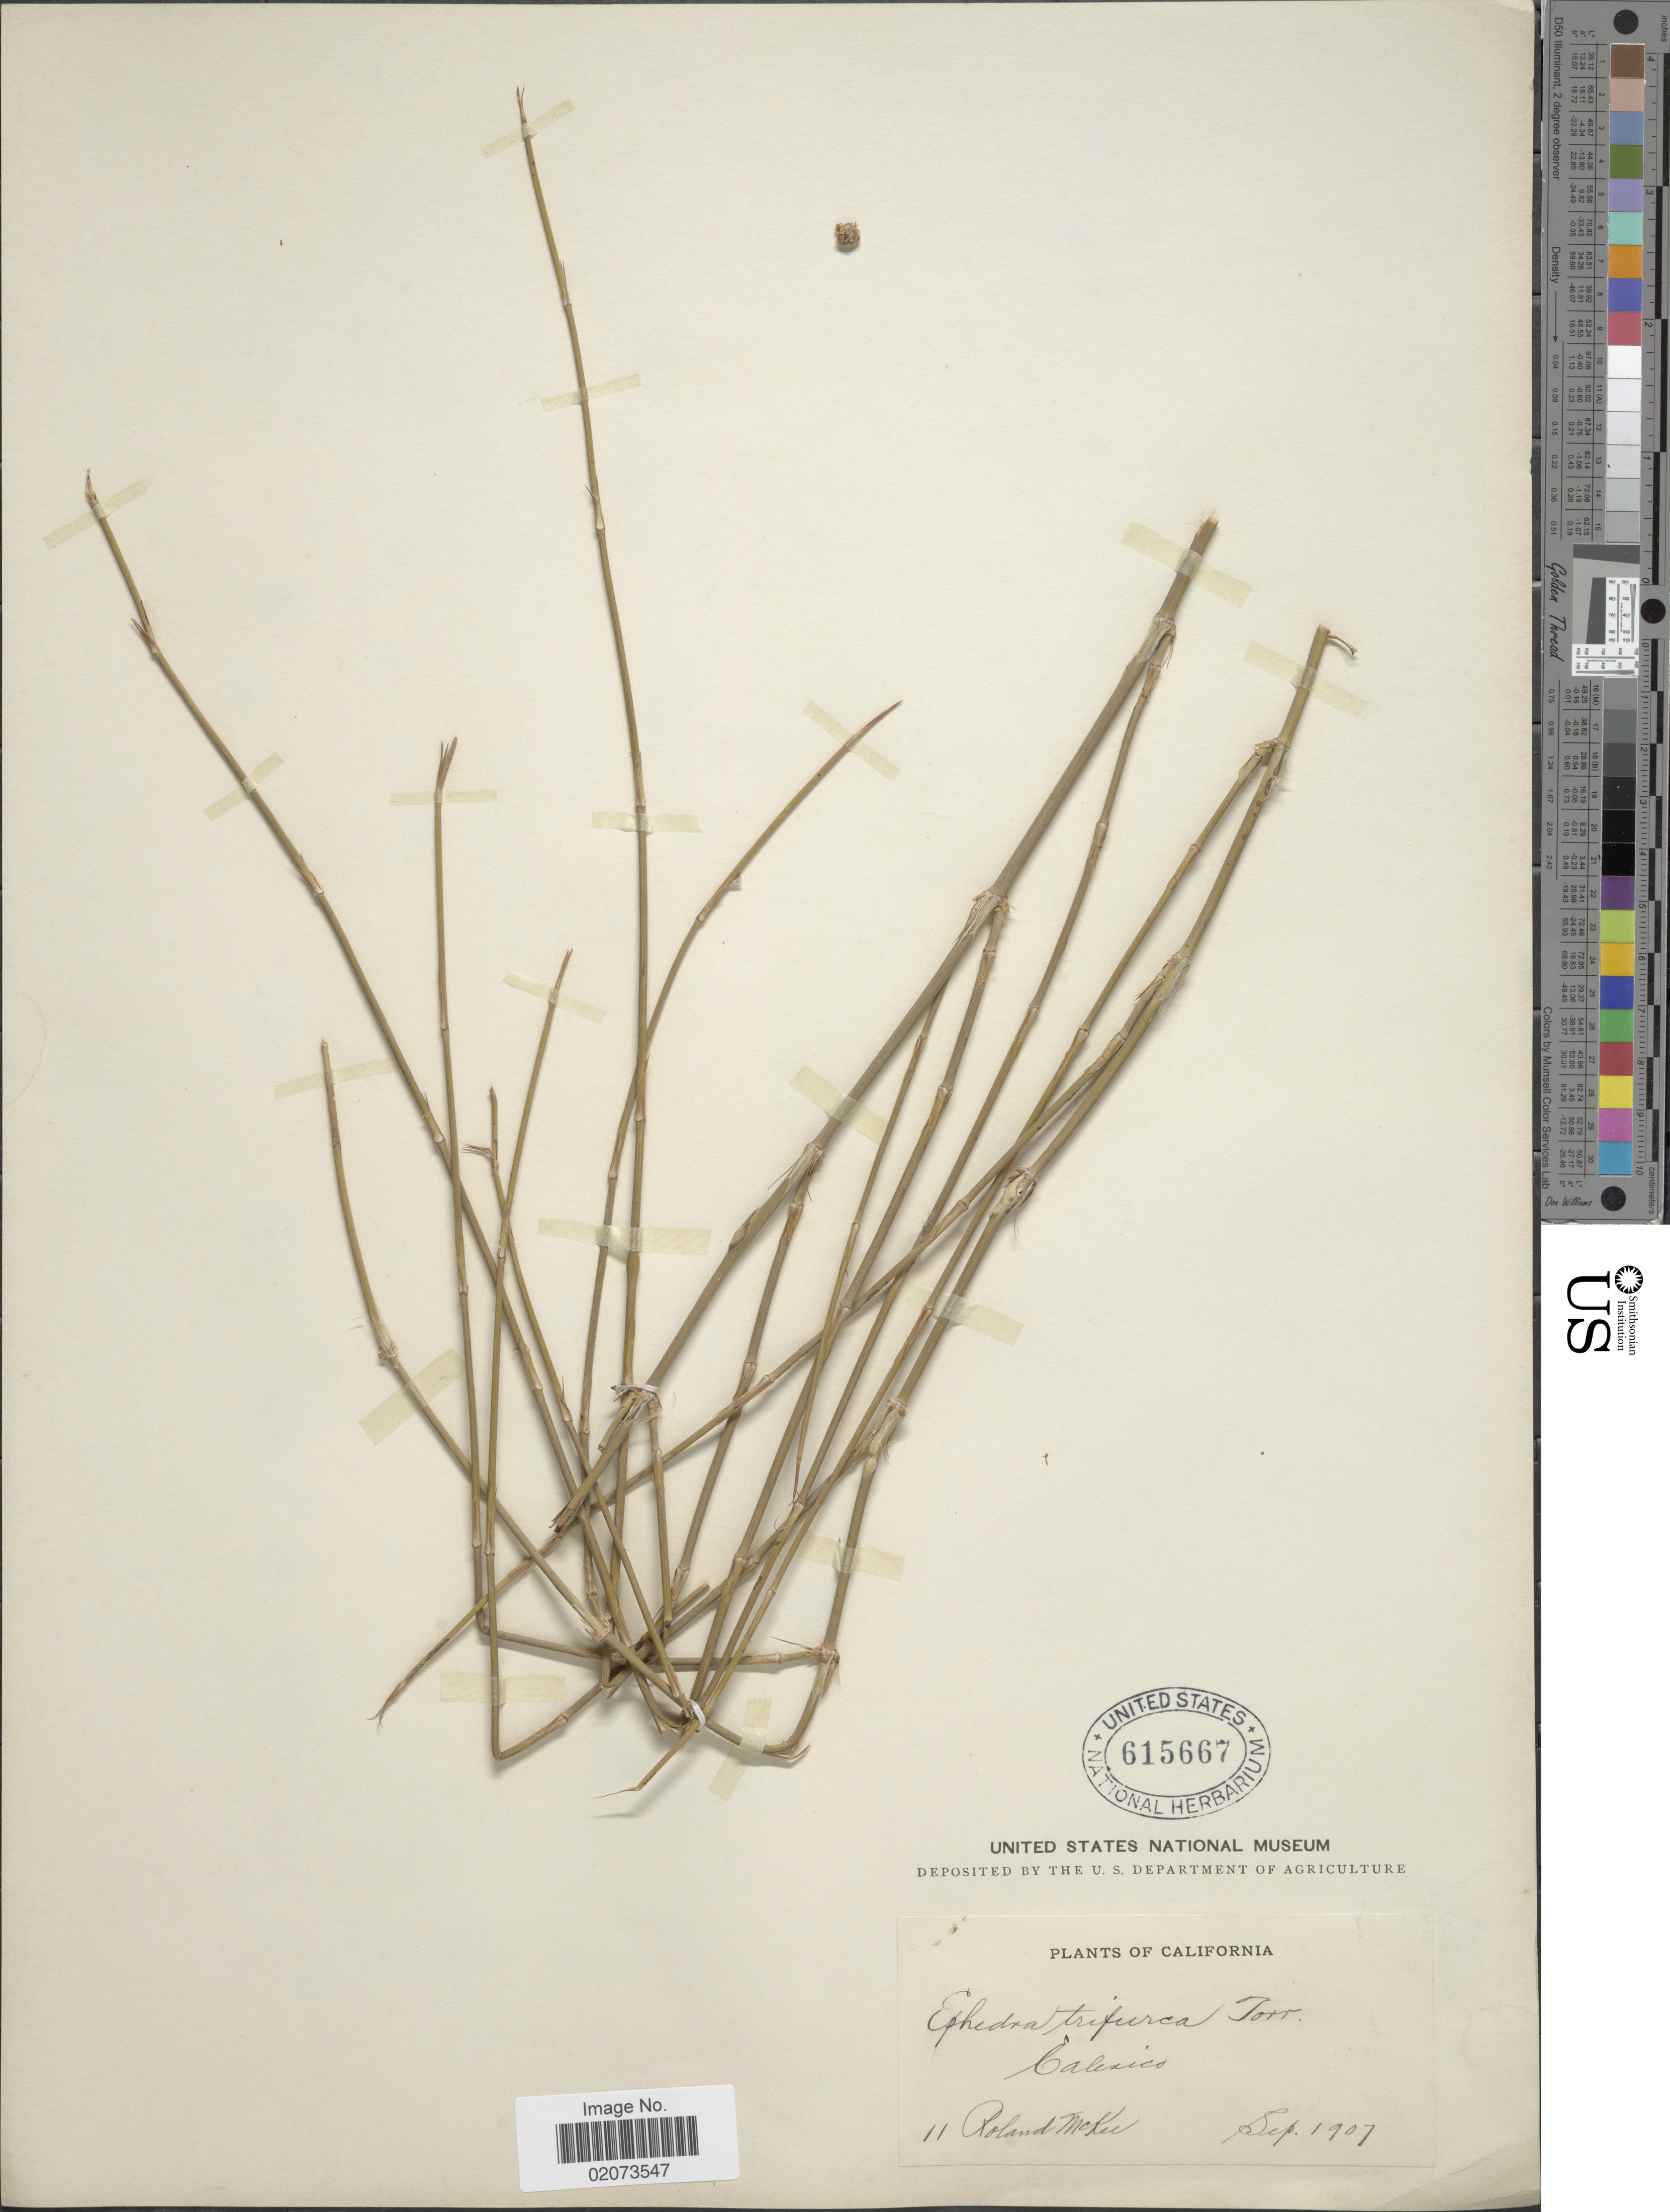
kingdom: Plantae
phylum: Tracheophyta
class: Gnetopsida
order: Ephedrales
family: Ephedraceae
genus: Ephedra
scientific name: Ephedra trifurca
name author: Torr. ex S. Watson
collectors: R. Mckee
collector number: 11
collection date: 1907-09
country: United States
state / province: California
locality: Calexico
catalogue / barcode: US 615667